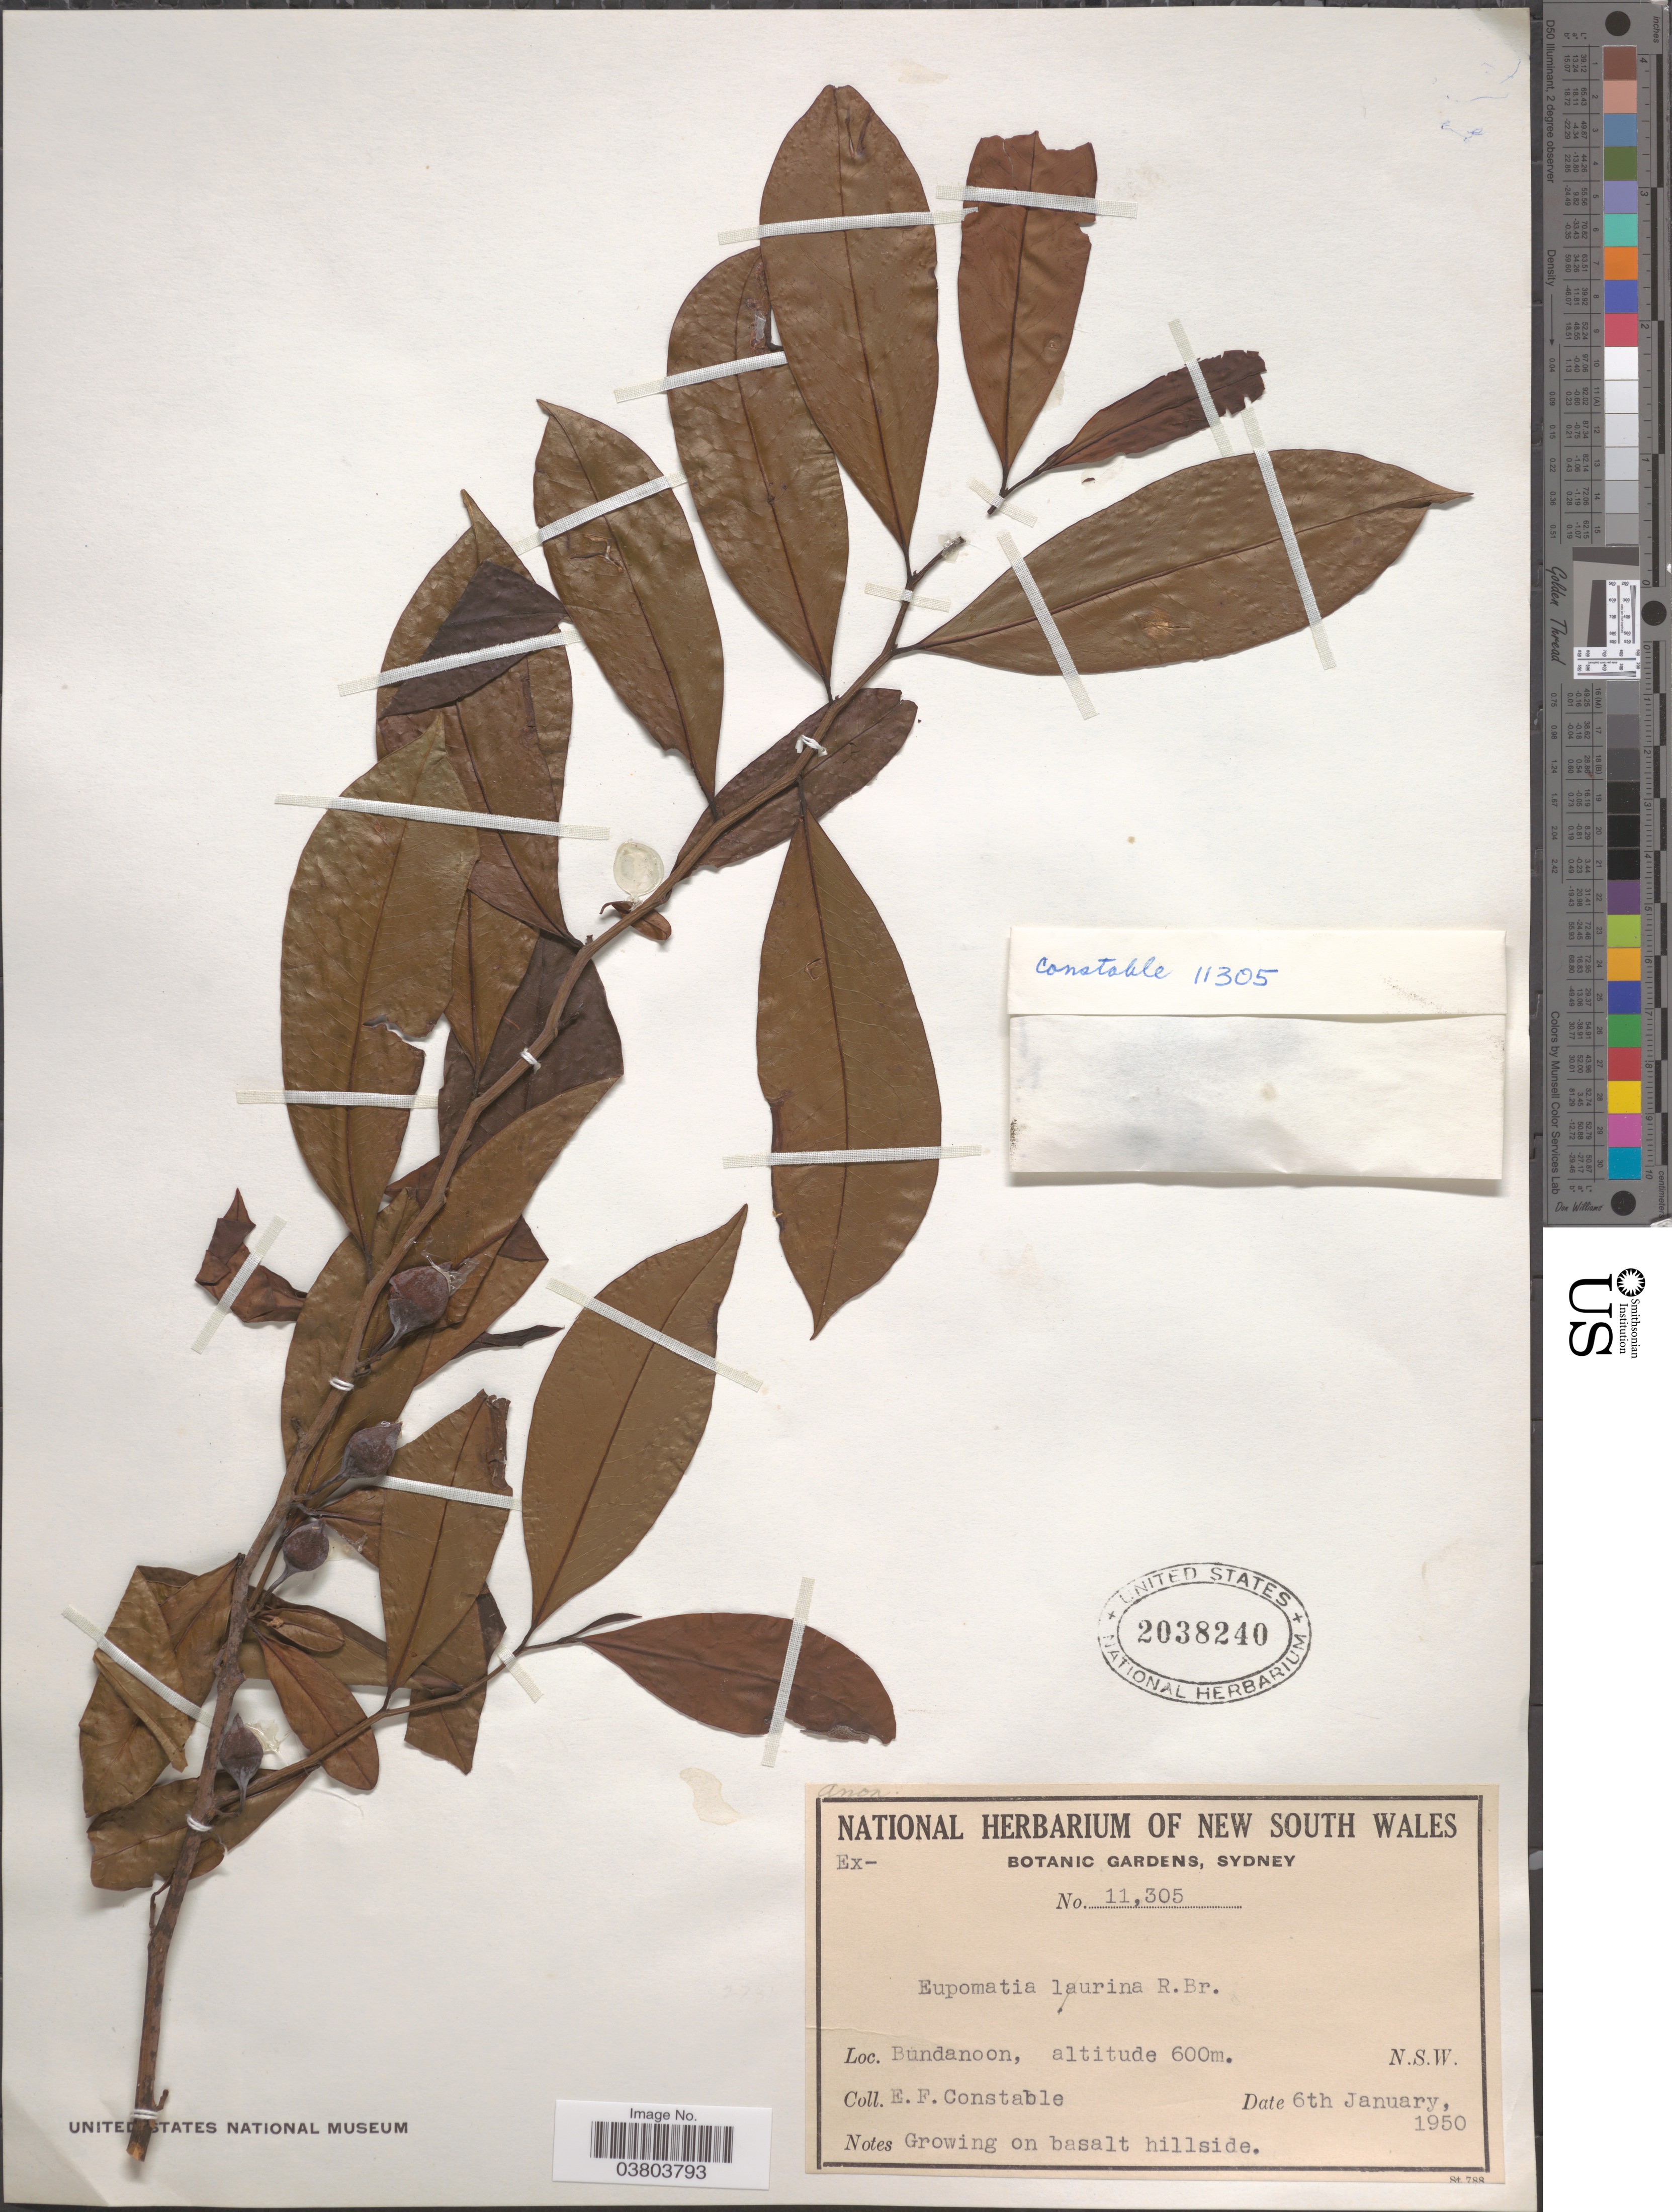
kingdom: Plantae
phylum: Tracheophyta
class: Magnoliopsida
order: Magnoliales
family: Eupomatiaceae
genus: Eupomatia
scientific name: Eupomatia laurina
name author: R. Br.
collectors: E. F. Constable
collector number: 11305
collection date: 1950-01-06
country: Australia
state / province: New South Wales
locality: Bundanoon. On basalt hillside.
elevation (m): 600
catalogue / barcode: US 2038240